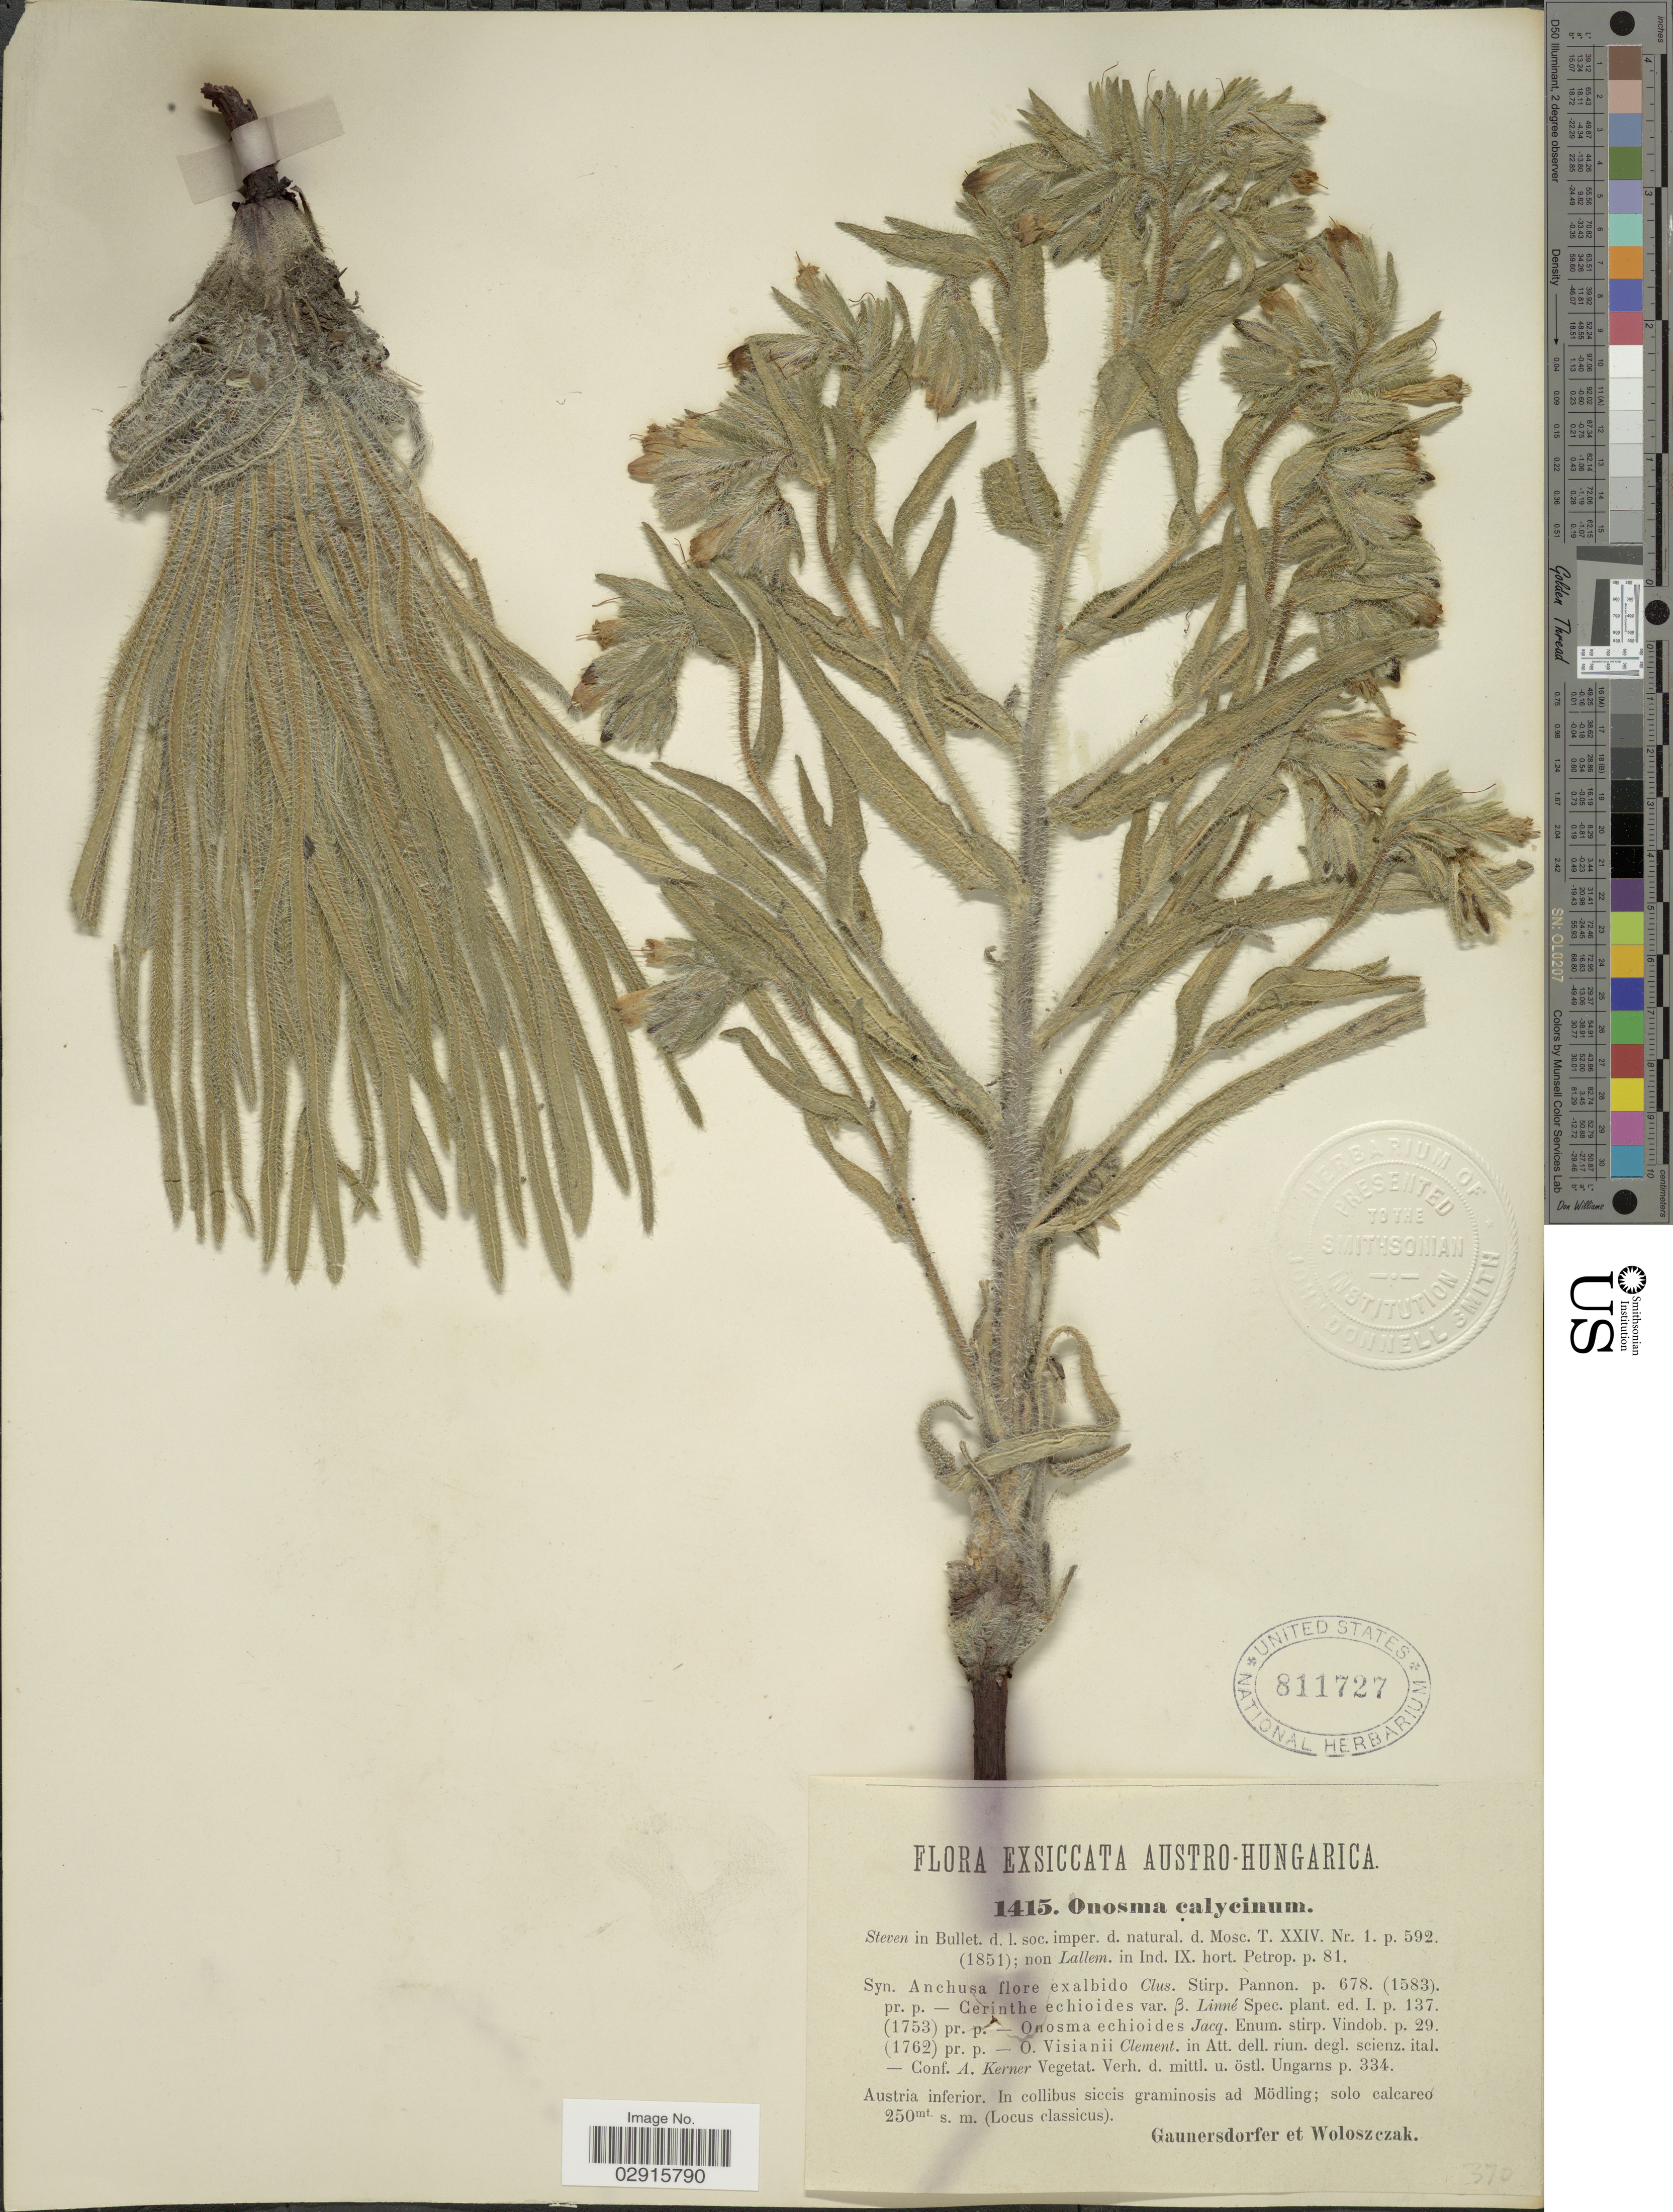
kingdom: Plantae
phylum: Tracheophyta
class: Magnoliopsida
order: Boraginales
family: Boraginaceae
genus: Onosma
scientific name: Onosma calycina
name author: Steven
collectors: Gaunersdorfer & Woloszczak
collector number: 1415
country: Austria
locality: Austria inferior. In collibus siccis graminosis ad Mödling. Austro-Hungarica.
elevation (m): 250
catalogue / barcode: US 811727